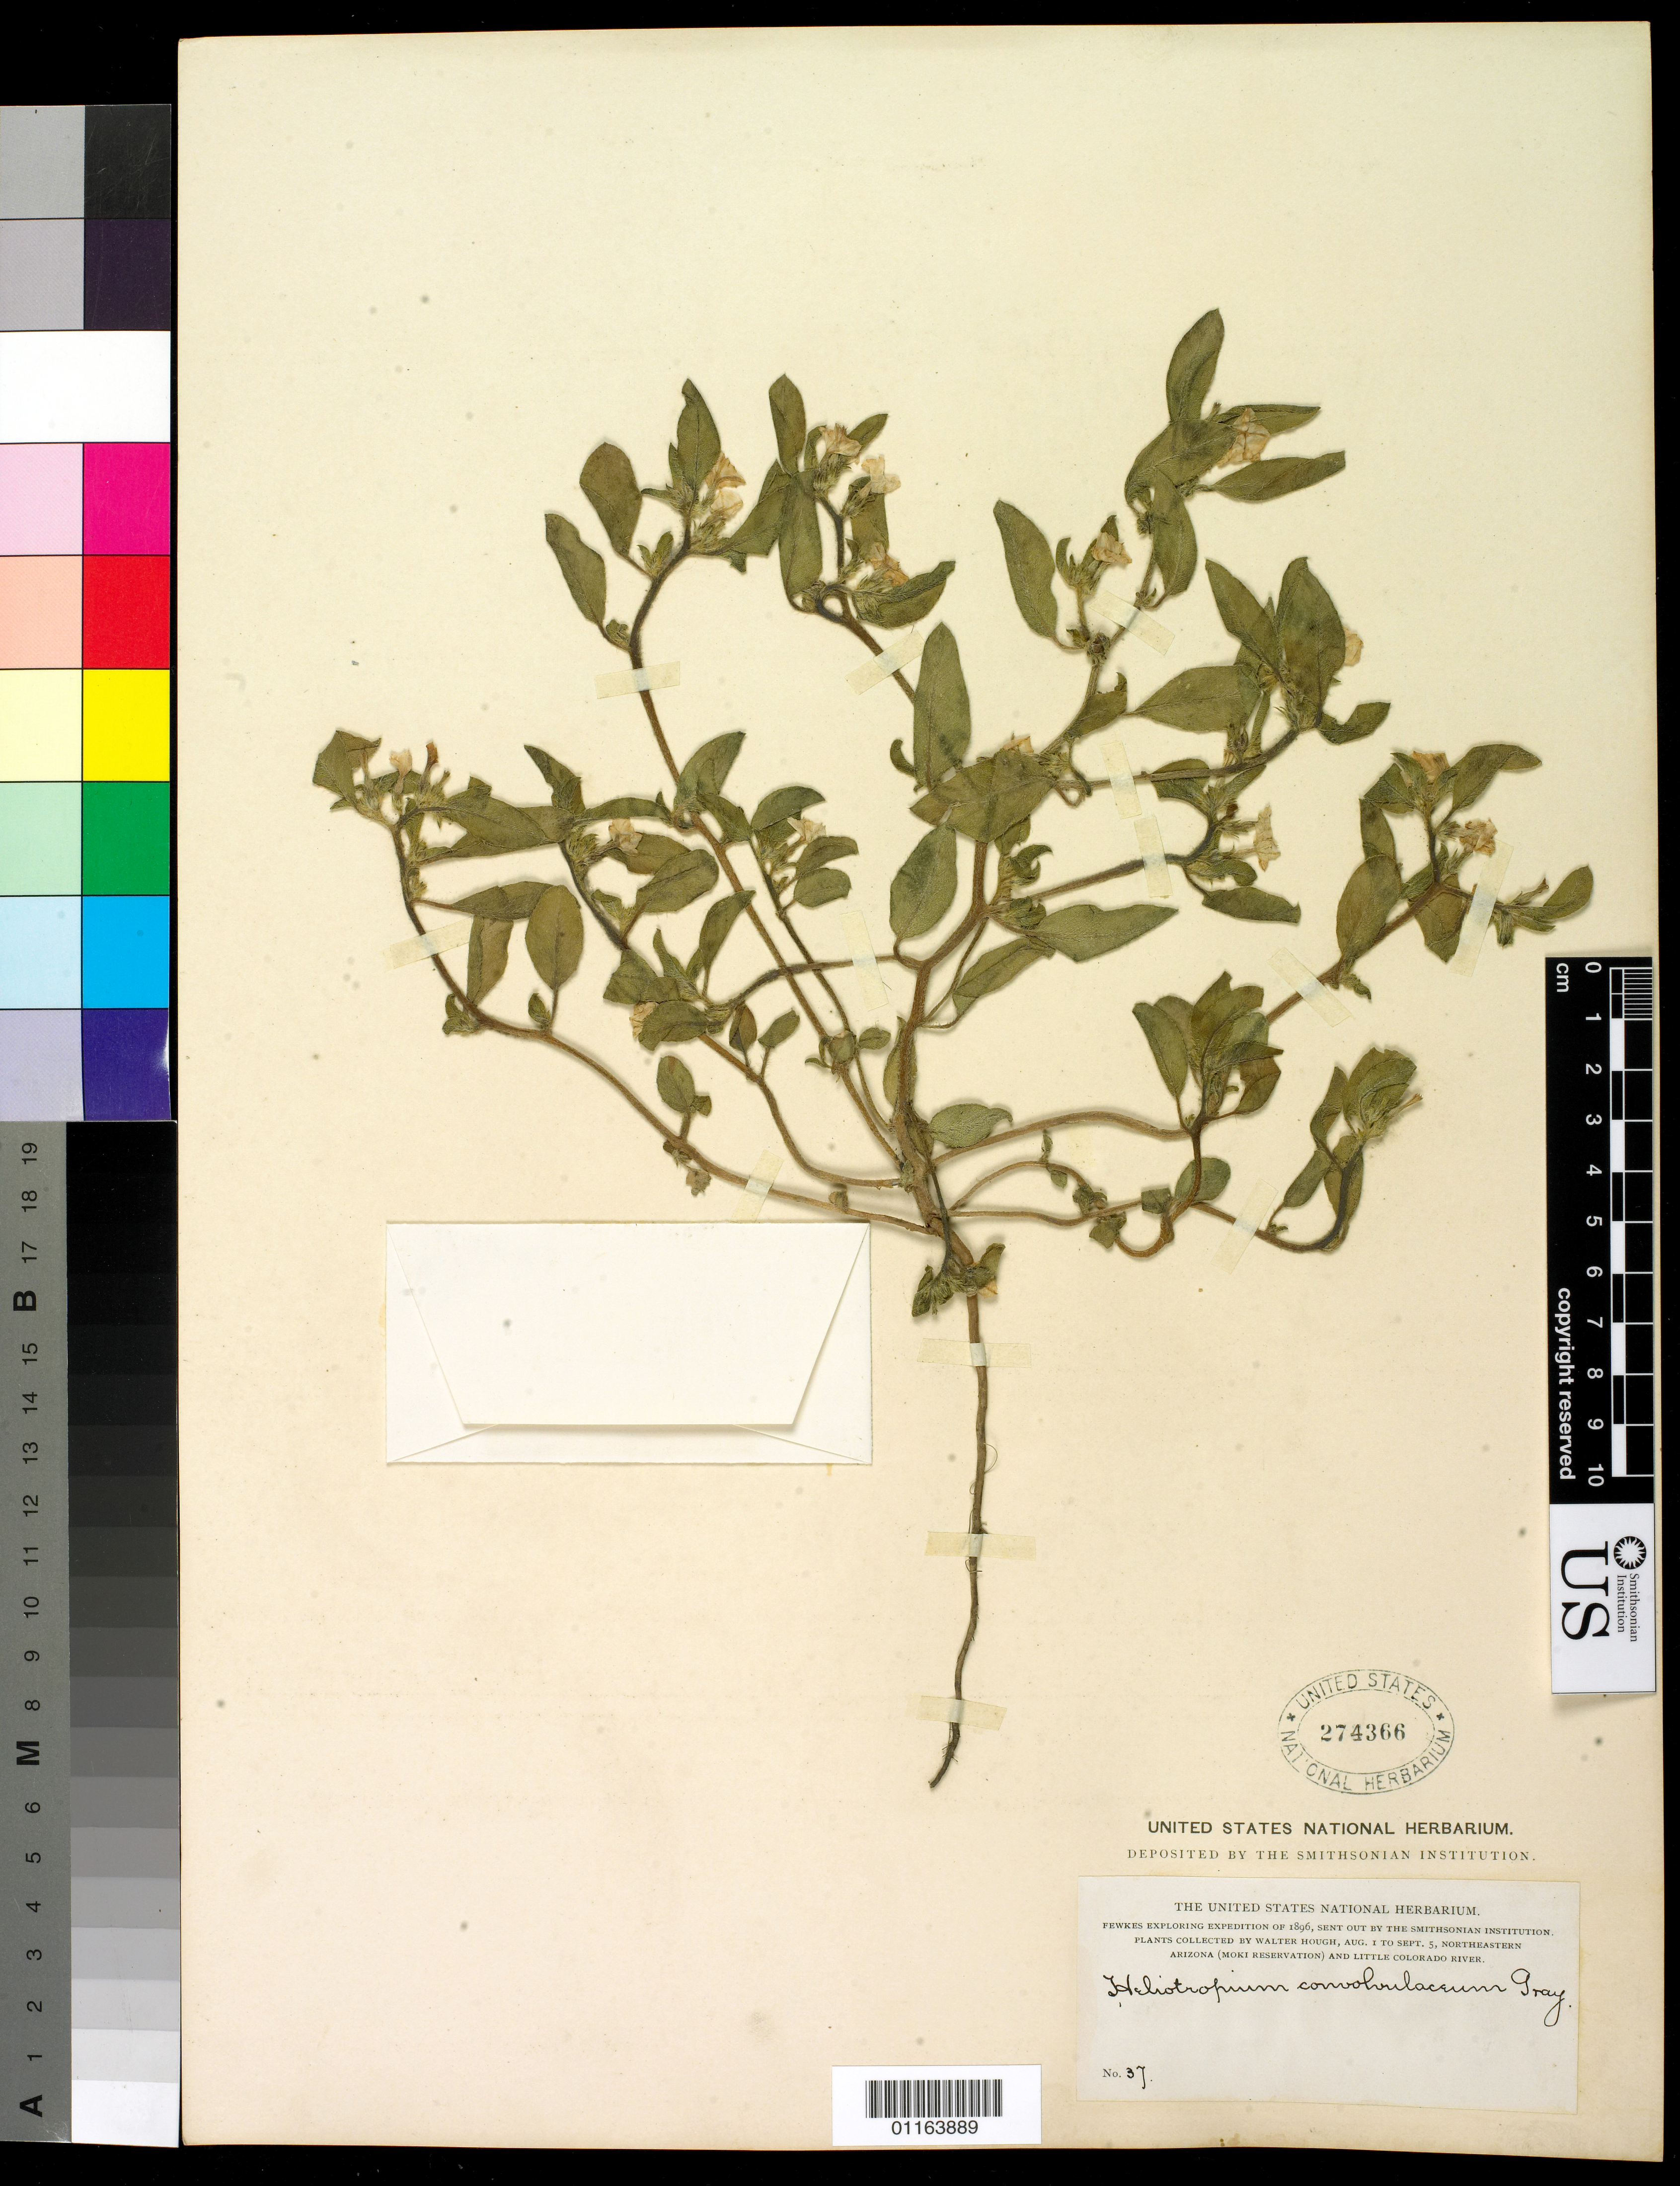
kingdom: Plantae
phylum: Tracheophyta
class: Magnoliopsida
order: Boraginales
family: Heliotropiaceae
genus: Euploca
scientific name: Euploca convolvulacea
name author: Nutt.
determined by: Feuillet, C.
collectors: W. Hough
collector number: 37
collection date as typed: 1 Aug 1896 to 5 Sep 1896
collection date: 1896-08-01/1896-09-05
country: United States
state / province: Arizona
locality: Moki Reservation and Little Colorado River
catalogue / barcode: US 274366